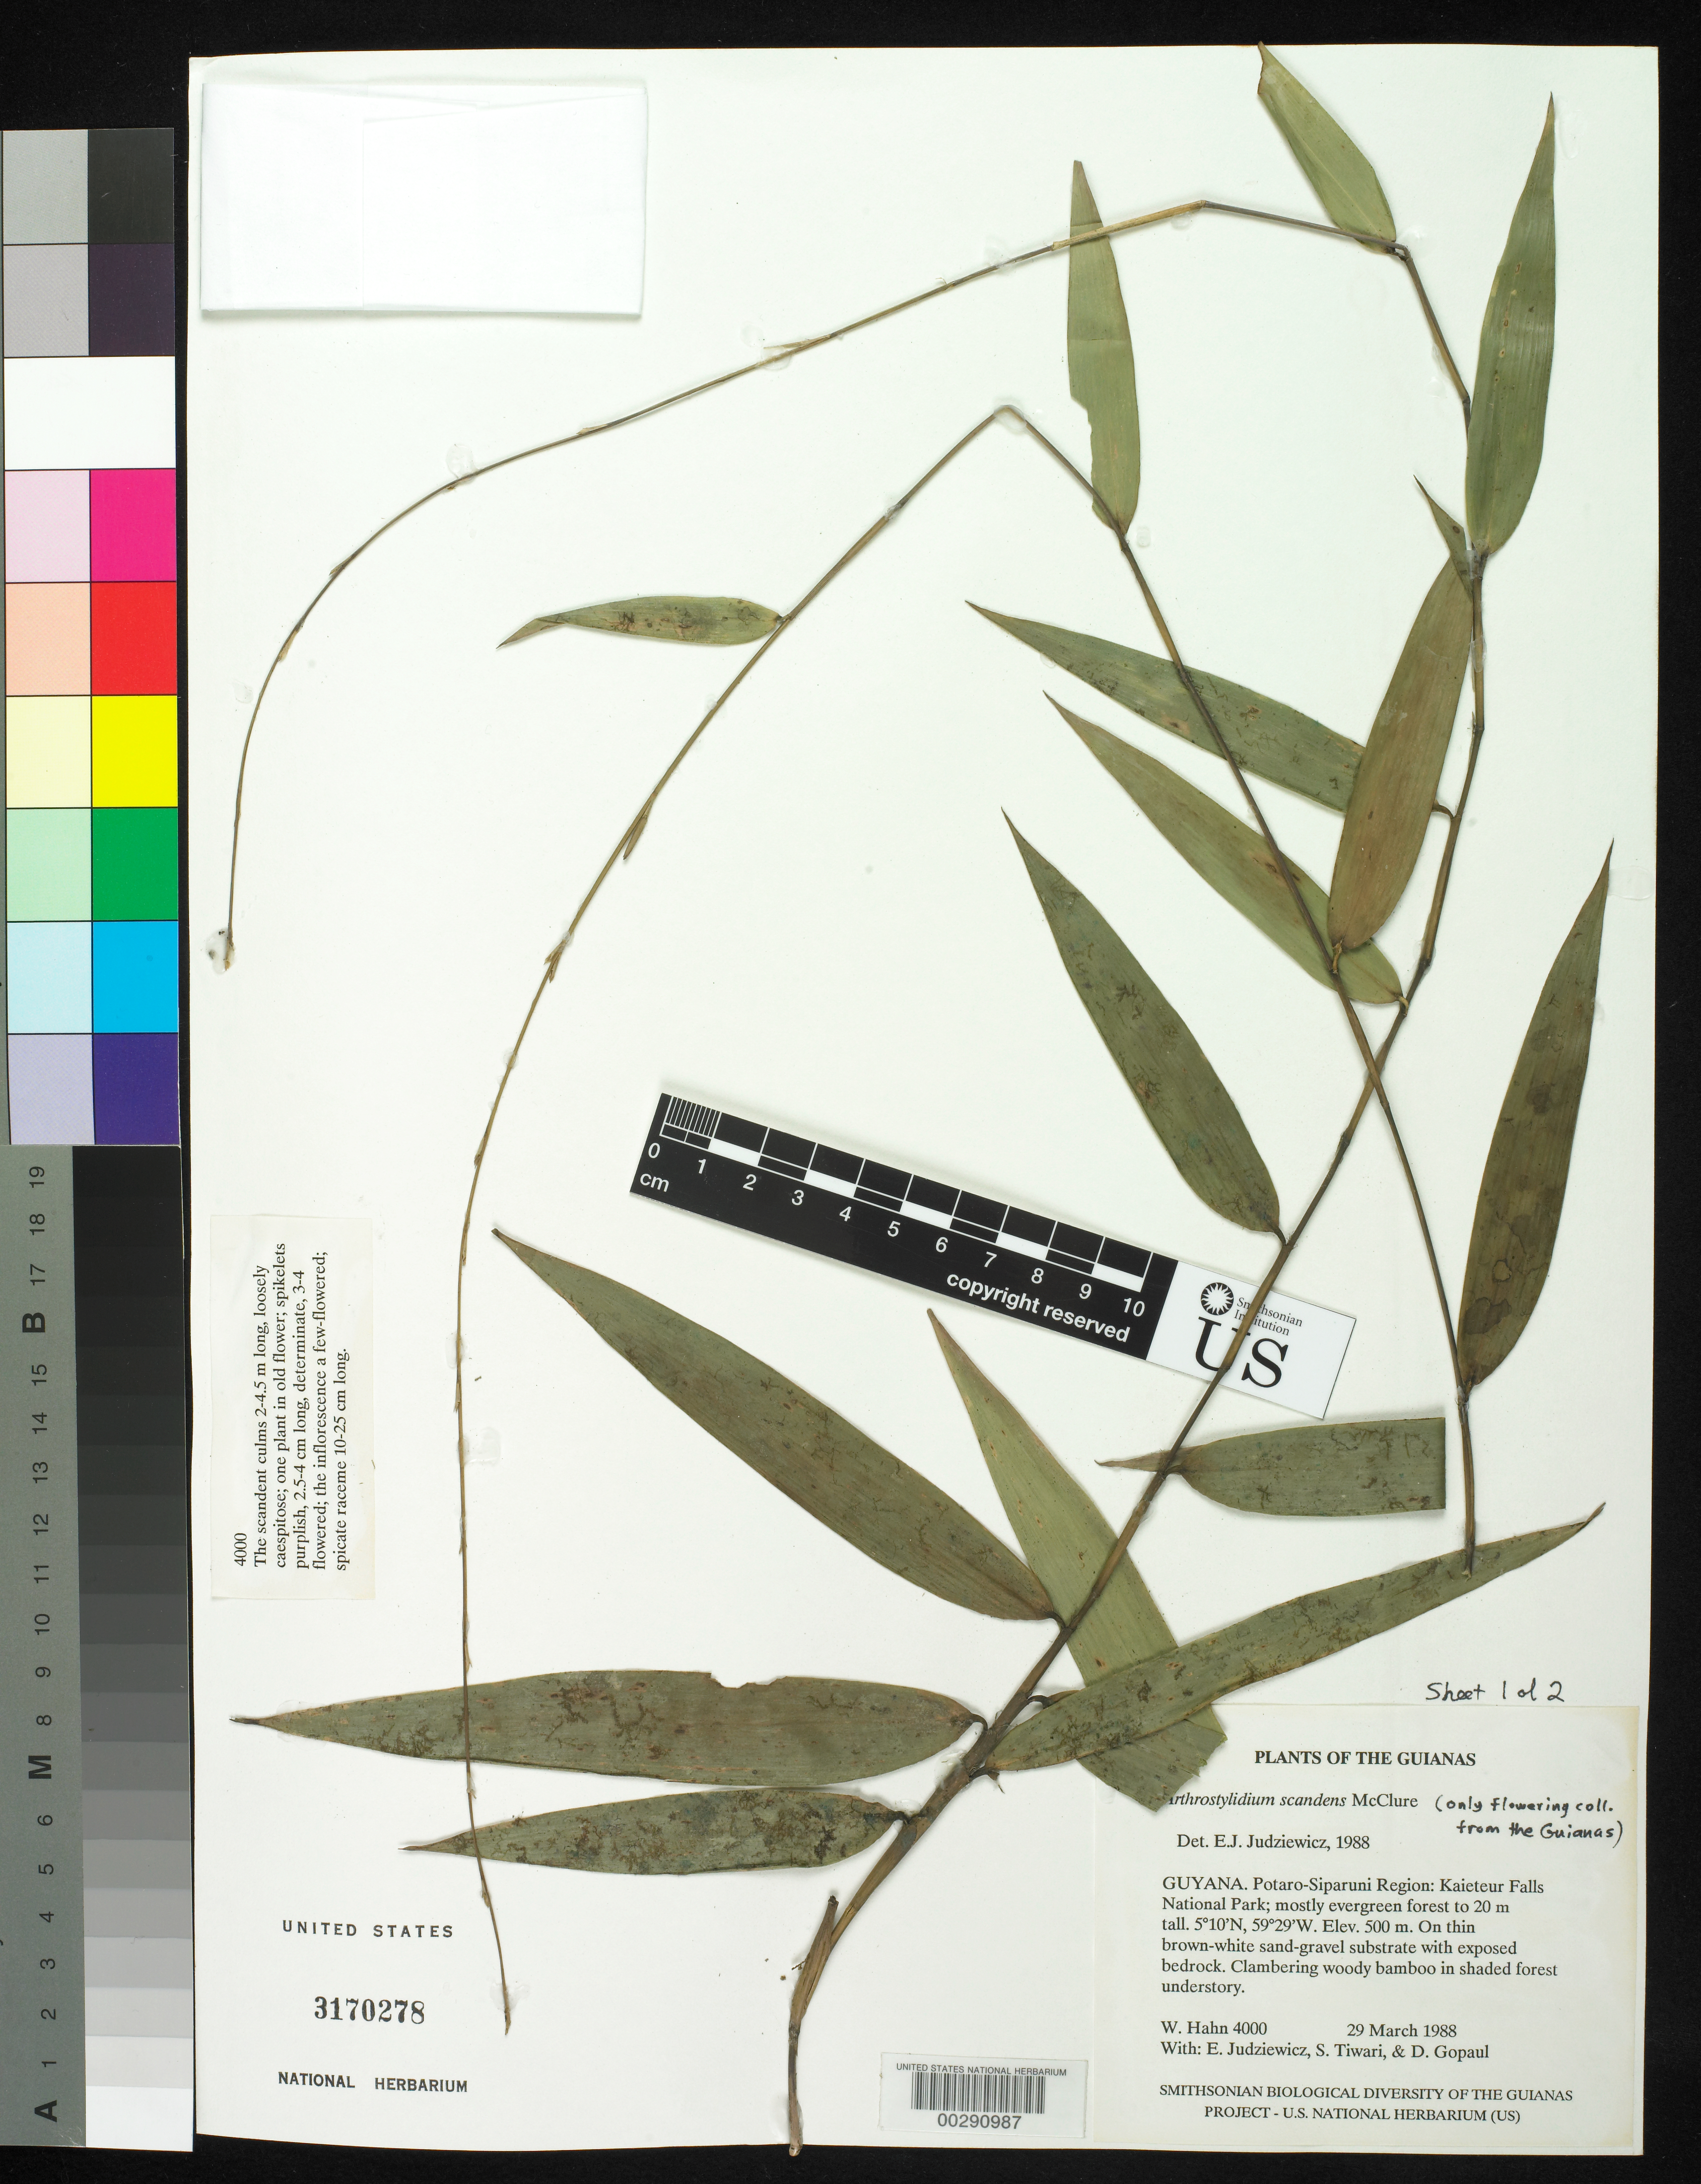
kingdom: Plantae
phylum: Tracheophyta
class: Liliopsida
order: Poales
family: Poaceae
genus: Arthrostylidium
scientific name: Arthrostylidium scandens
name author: McClure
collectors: W. J. Hahn, E. J. Judziewicz, S. Tiwari & D. Gopaul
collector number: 4000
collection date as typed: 29 Mar 1988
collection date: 1988-03-29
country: Guyana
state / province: Potaro-Siparuni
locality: Kaieteur falls national park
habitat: Mostly evergreen forest; on think sand-gravel substrate w/exposed bedrock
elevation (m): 500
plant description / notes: Smithsonian Biological Diversity of the Guianas project; only flowering coll. from the Guianas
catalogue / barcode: US 3170278